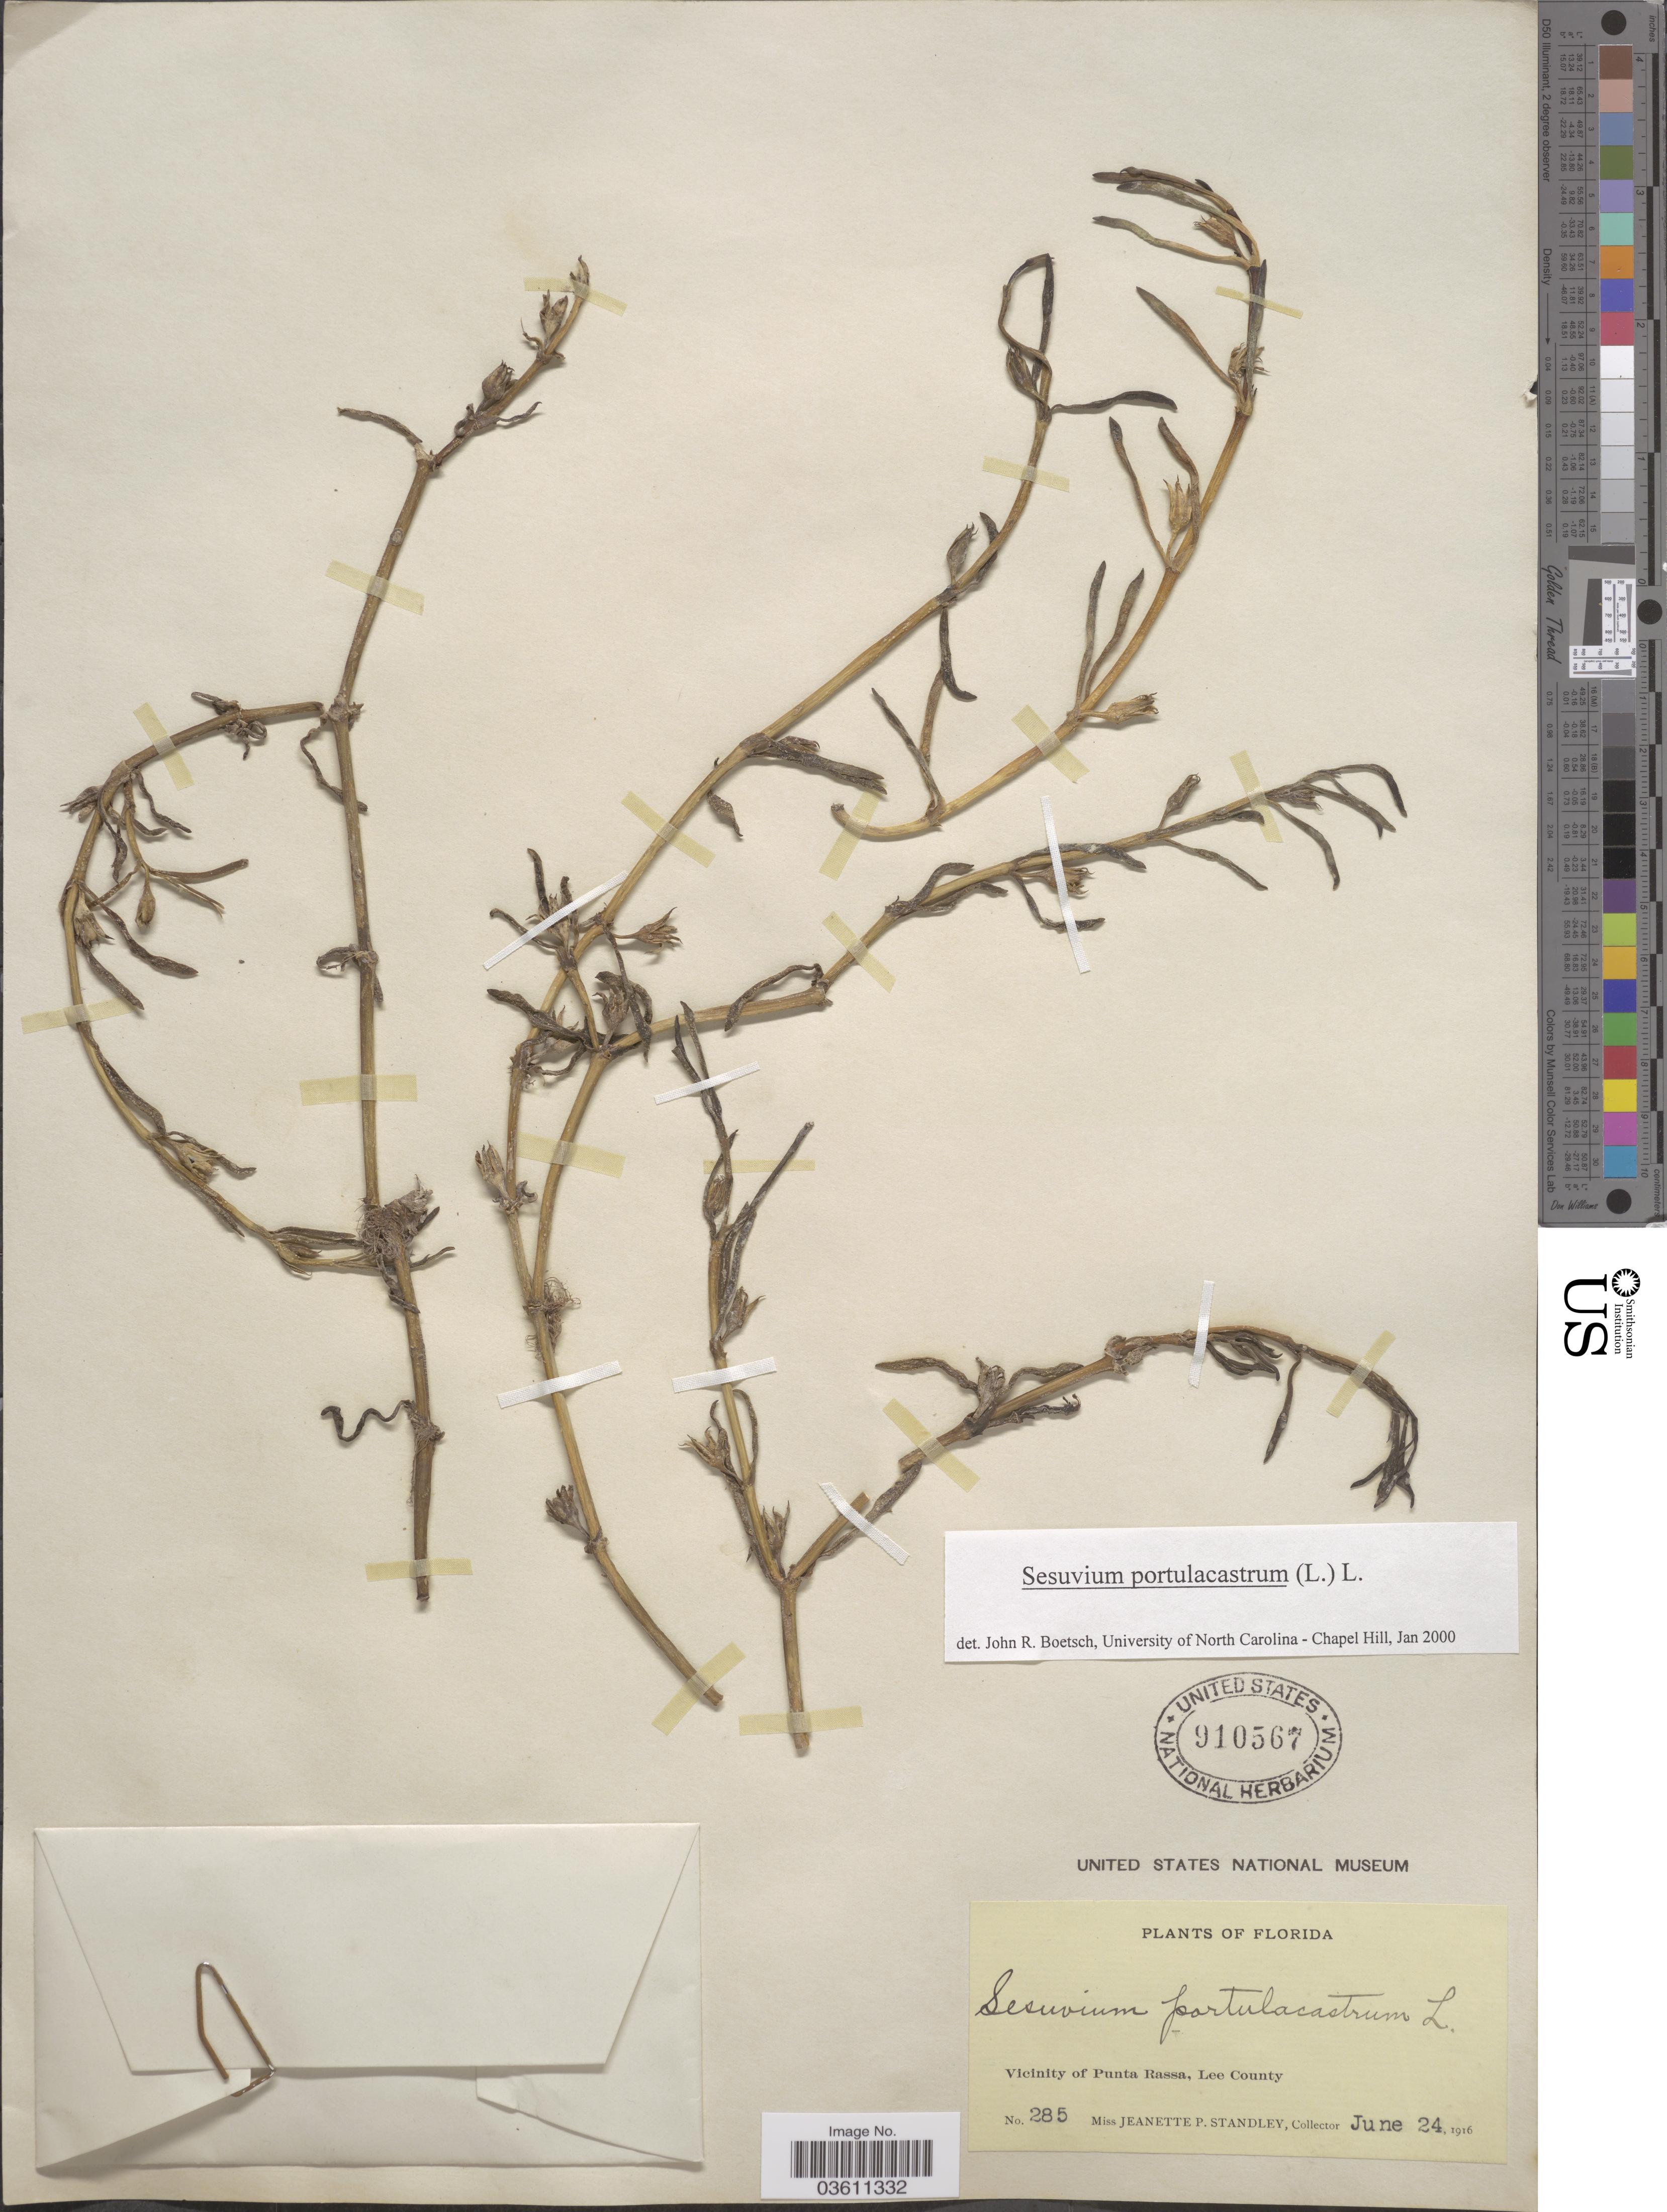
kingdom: Plantae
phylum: Tracheophyta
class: Magnoliopsida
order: Caryophyllales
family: Aizoaceae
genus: Sesuvium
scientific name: Sesuvium portulacastrum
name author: (L.) L.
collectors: J. P. Standley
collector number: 285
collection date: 1916-06-24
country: United States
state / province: Florida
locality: Vicinity of Punta Rassa, Lee County.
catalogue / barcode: US 910567